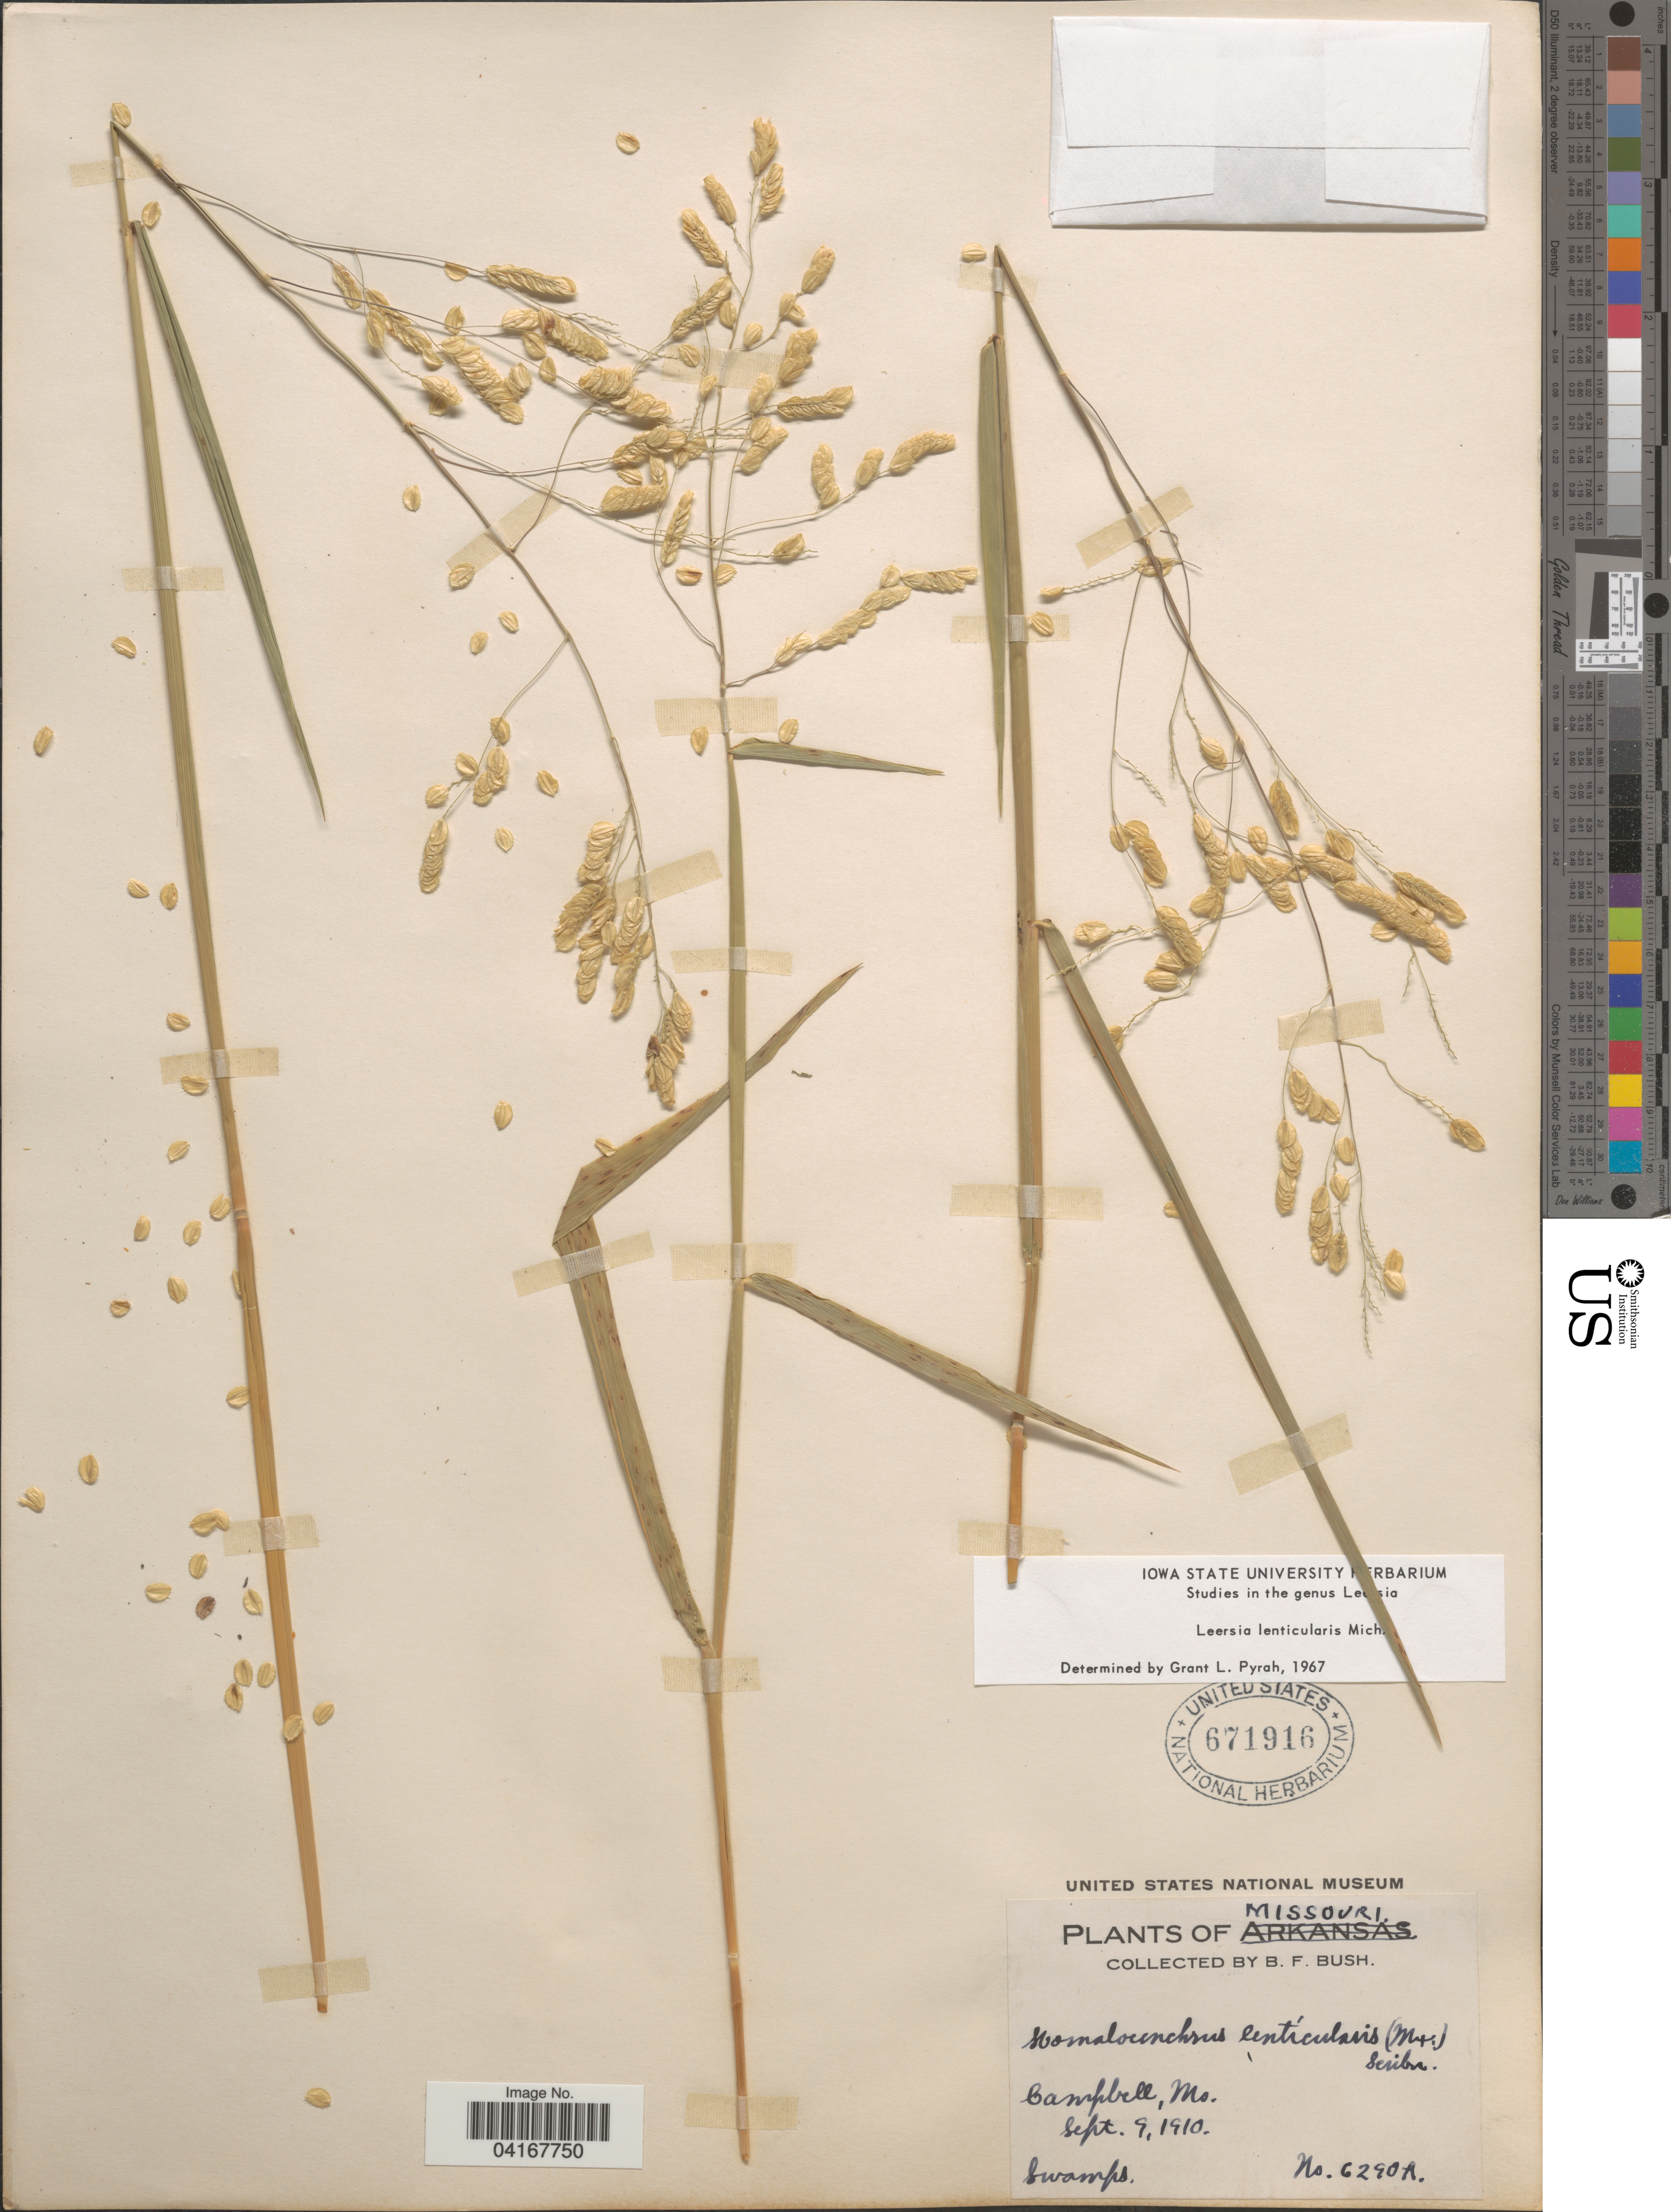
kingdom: Plantae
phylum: Tracheophyta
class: Liliopsida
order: Poales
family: Poaceae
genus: Leersia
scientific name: Leersia lenticularis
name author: Michx.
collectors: B. F. Bush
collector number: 6290A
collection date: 1910-09-09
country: United States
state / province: Missouri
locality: Campbell.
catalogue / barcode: US 671916